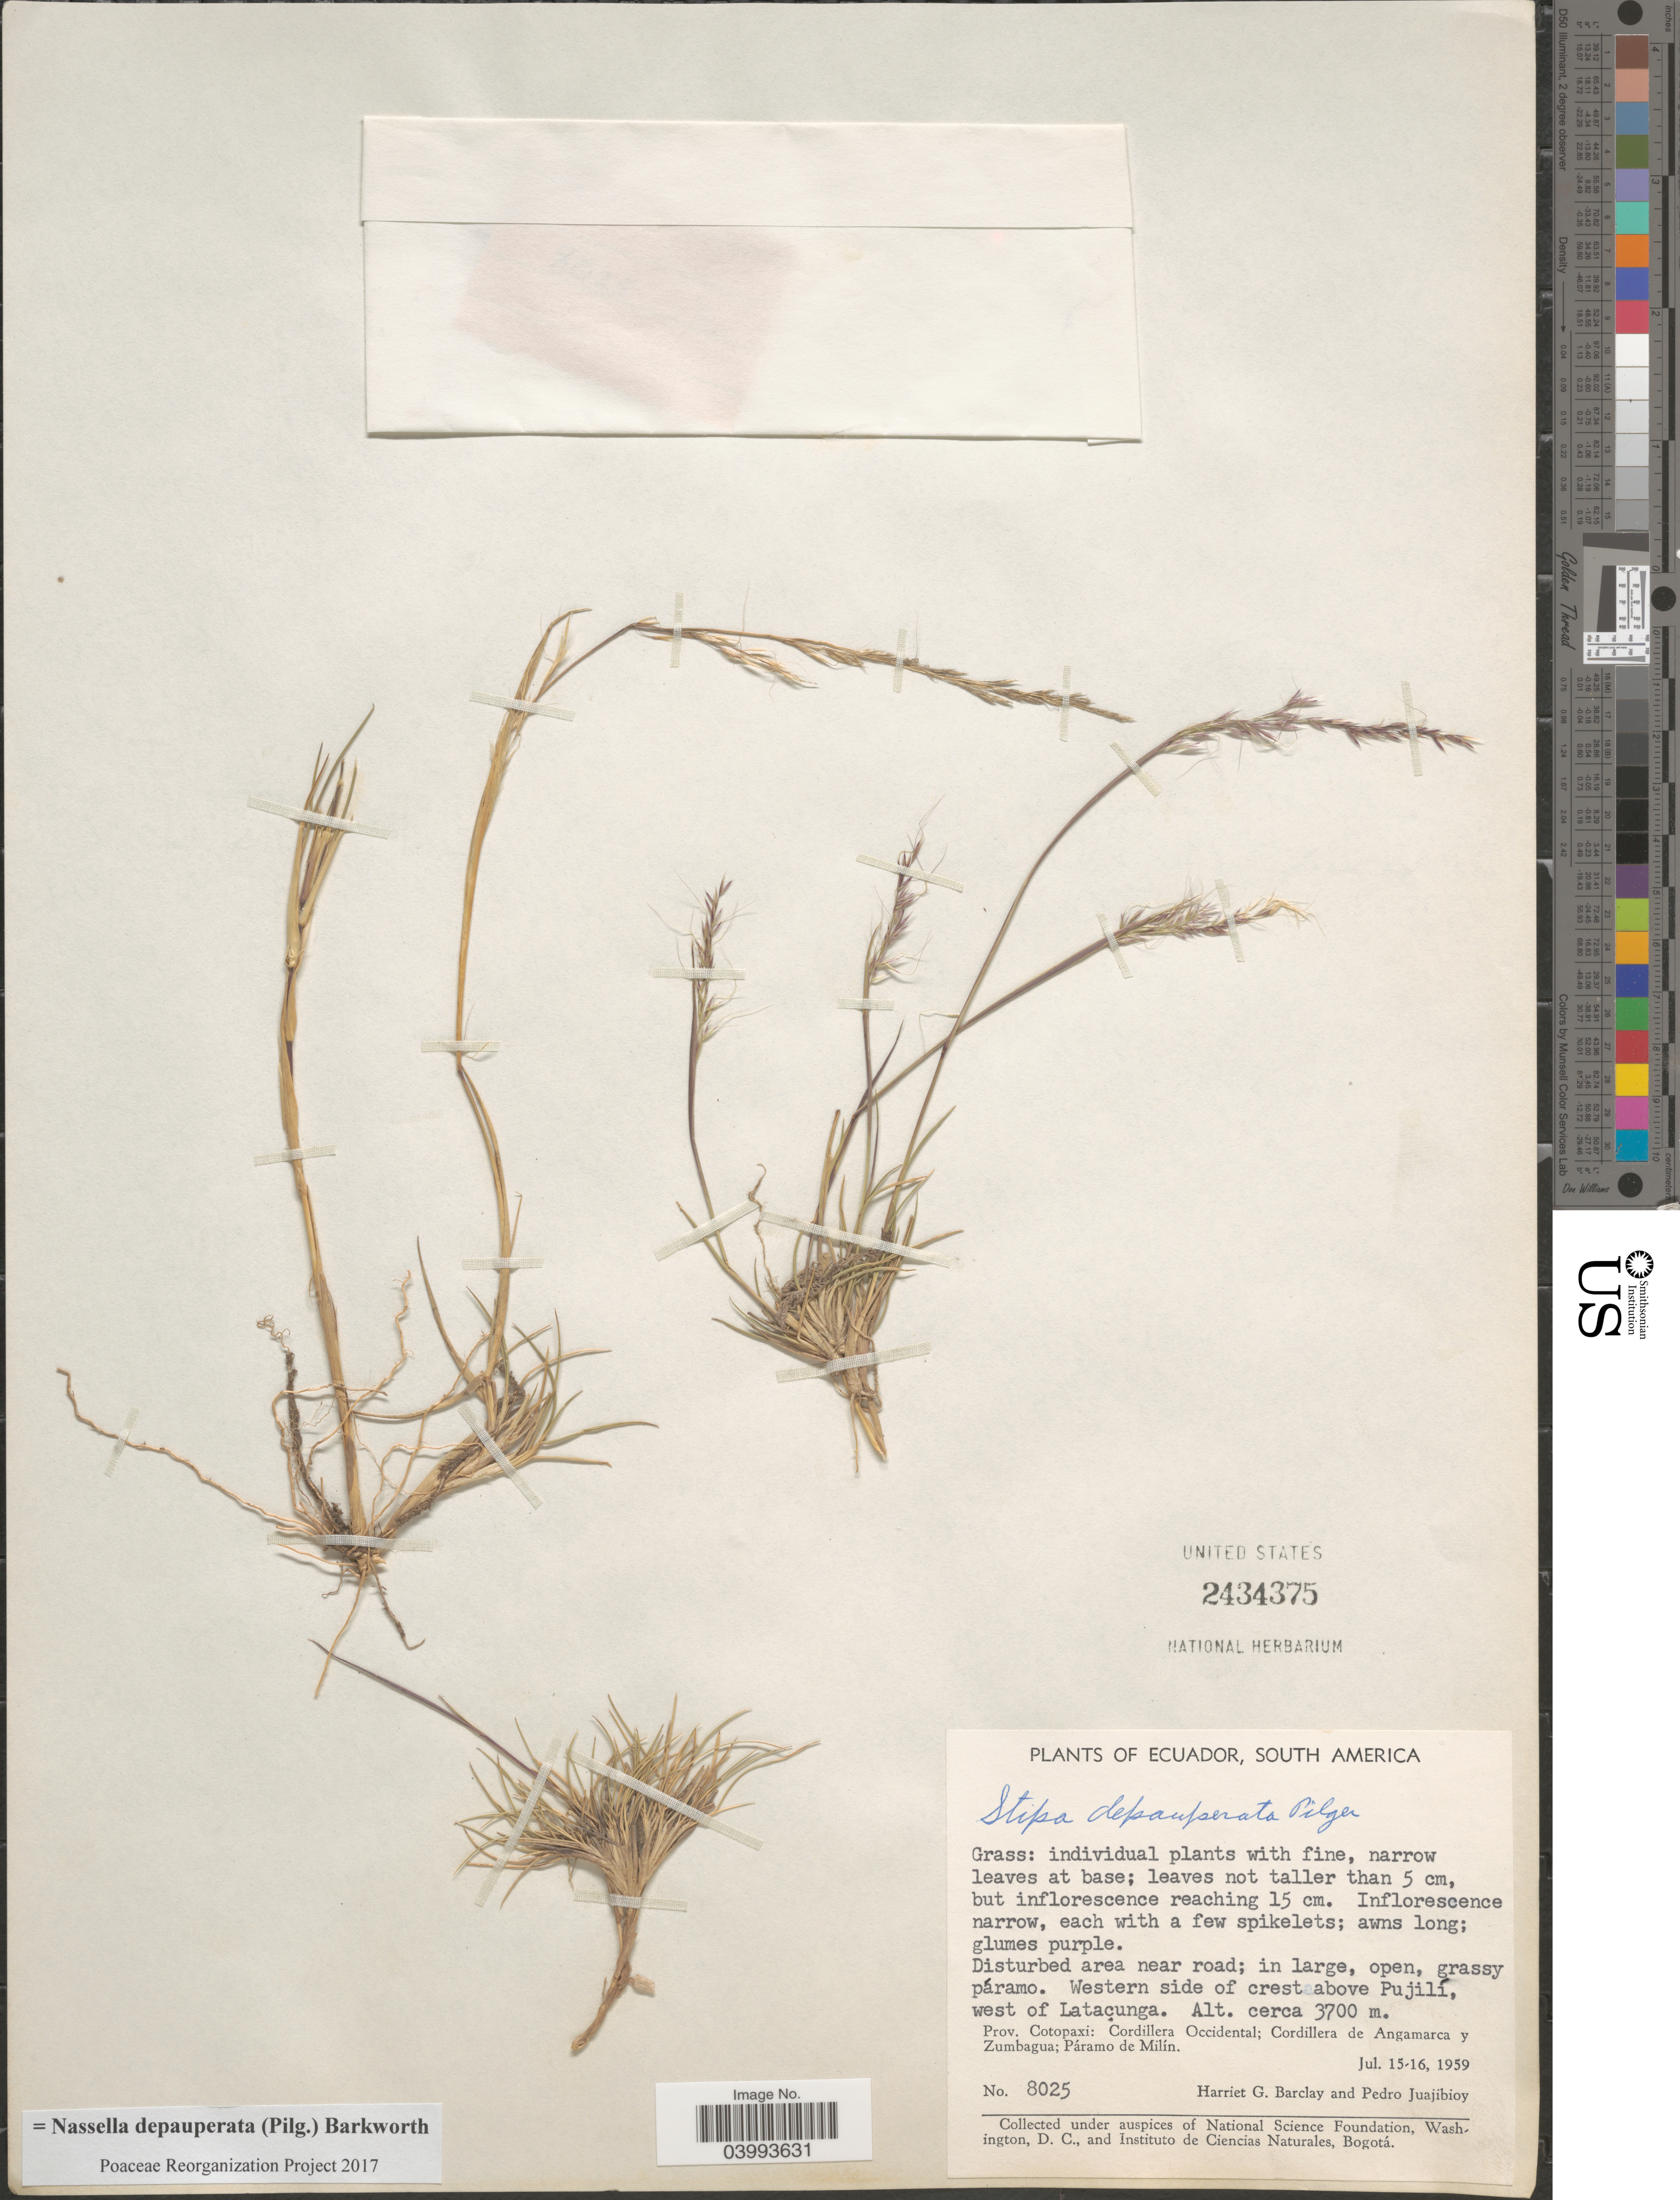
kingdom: Plantae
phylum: Tracheophyta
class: Liliopsida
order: Poales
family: Poaceae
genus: Nassella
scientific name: Nassella depauperata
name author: (Pilg.) Barkworth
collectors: H. G. Barclay & P. Juajibioy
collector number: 8025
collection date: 1959-07-15/1959-07-16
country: Ecuador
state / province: Cotopaxi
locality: Western side of crest above Pujilí, west of Lataçunga. Cordillera Occidental; Cordillera de Angamarca y Zumbagua; Páramo de Milín.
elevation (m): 3700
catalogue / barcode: US 2434375